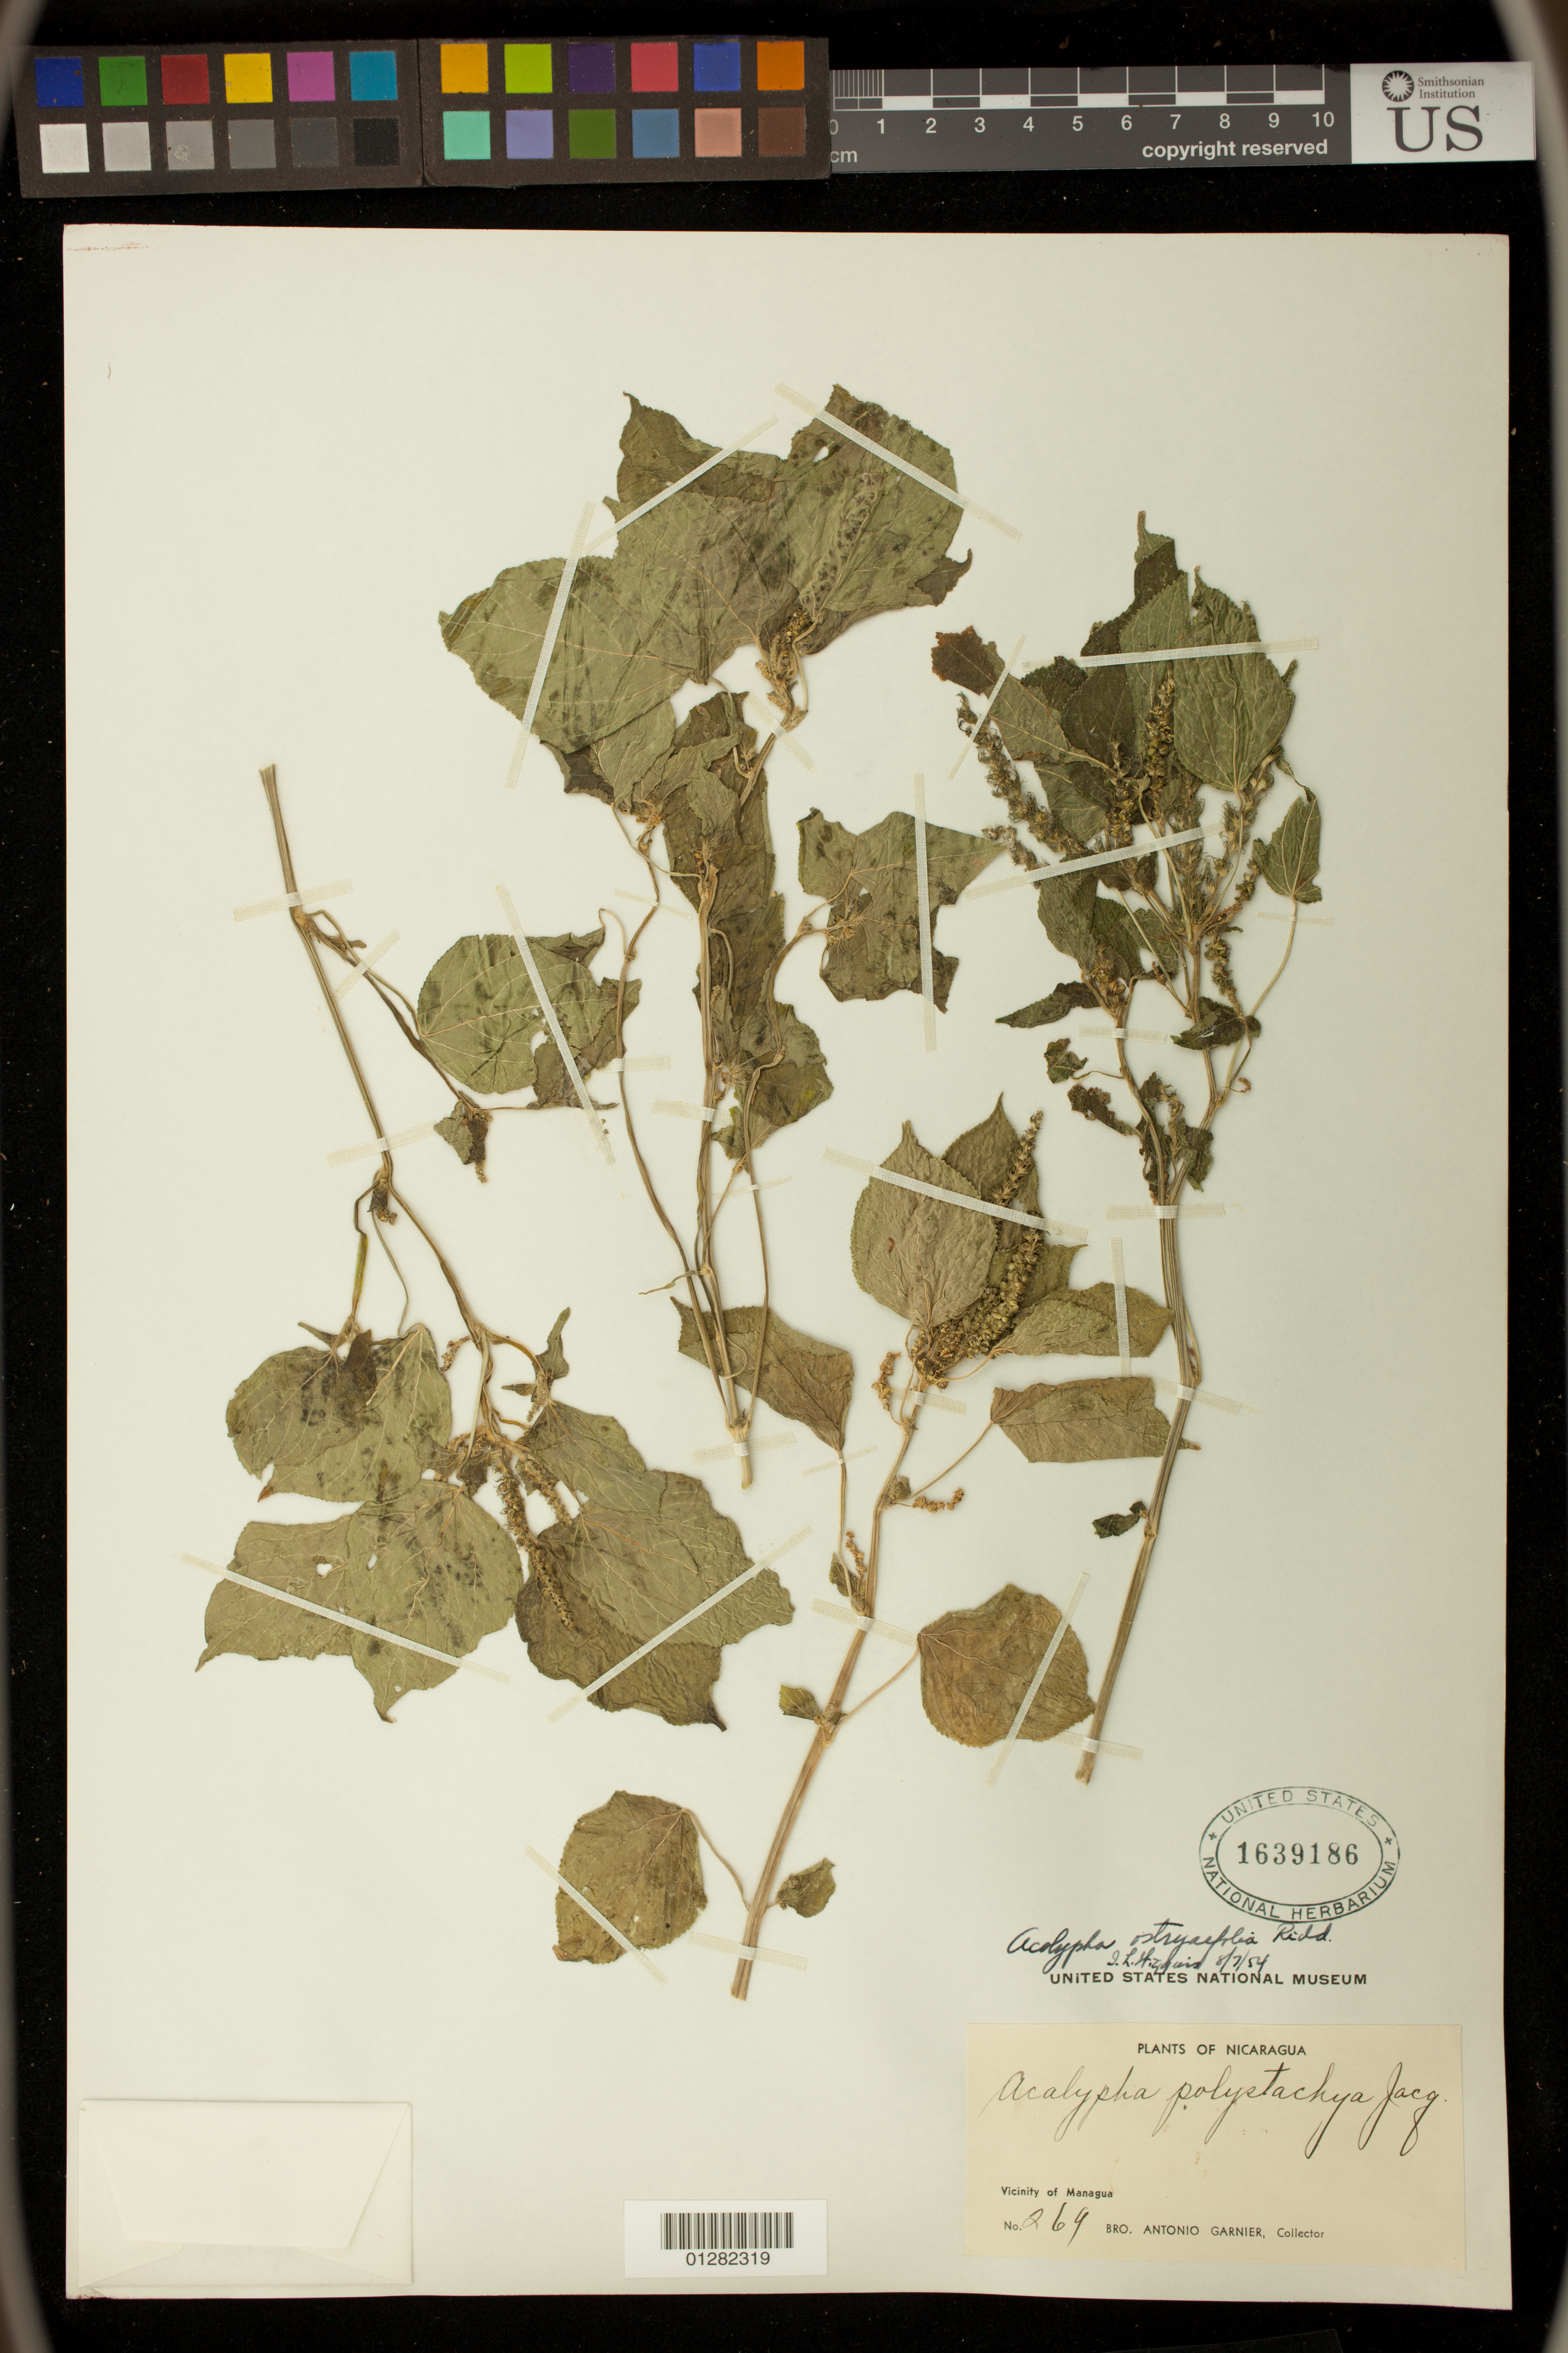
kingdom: Plantae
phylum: Tracheophyta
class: Magnoliopsida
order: Malpighiales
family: Euphorbiaceae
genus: Acalypha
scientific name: Acalypha ostryifolia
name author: Ridd.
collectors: P. C. Standley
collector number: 269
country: Nicaragua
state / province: Managua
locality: Vicinity of Managua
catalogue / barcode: US 1639186